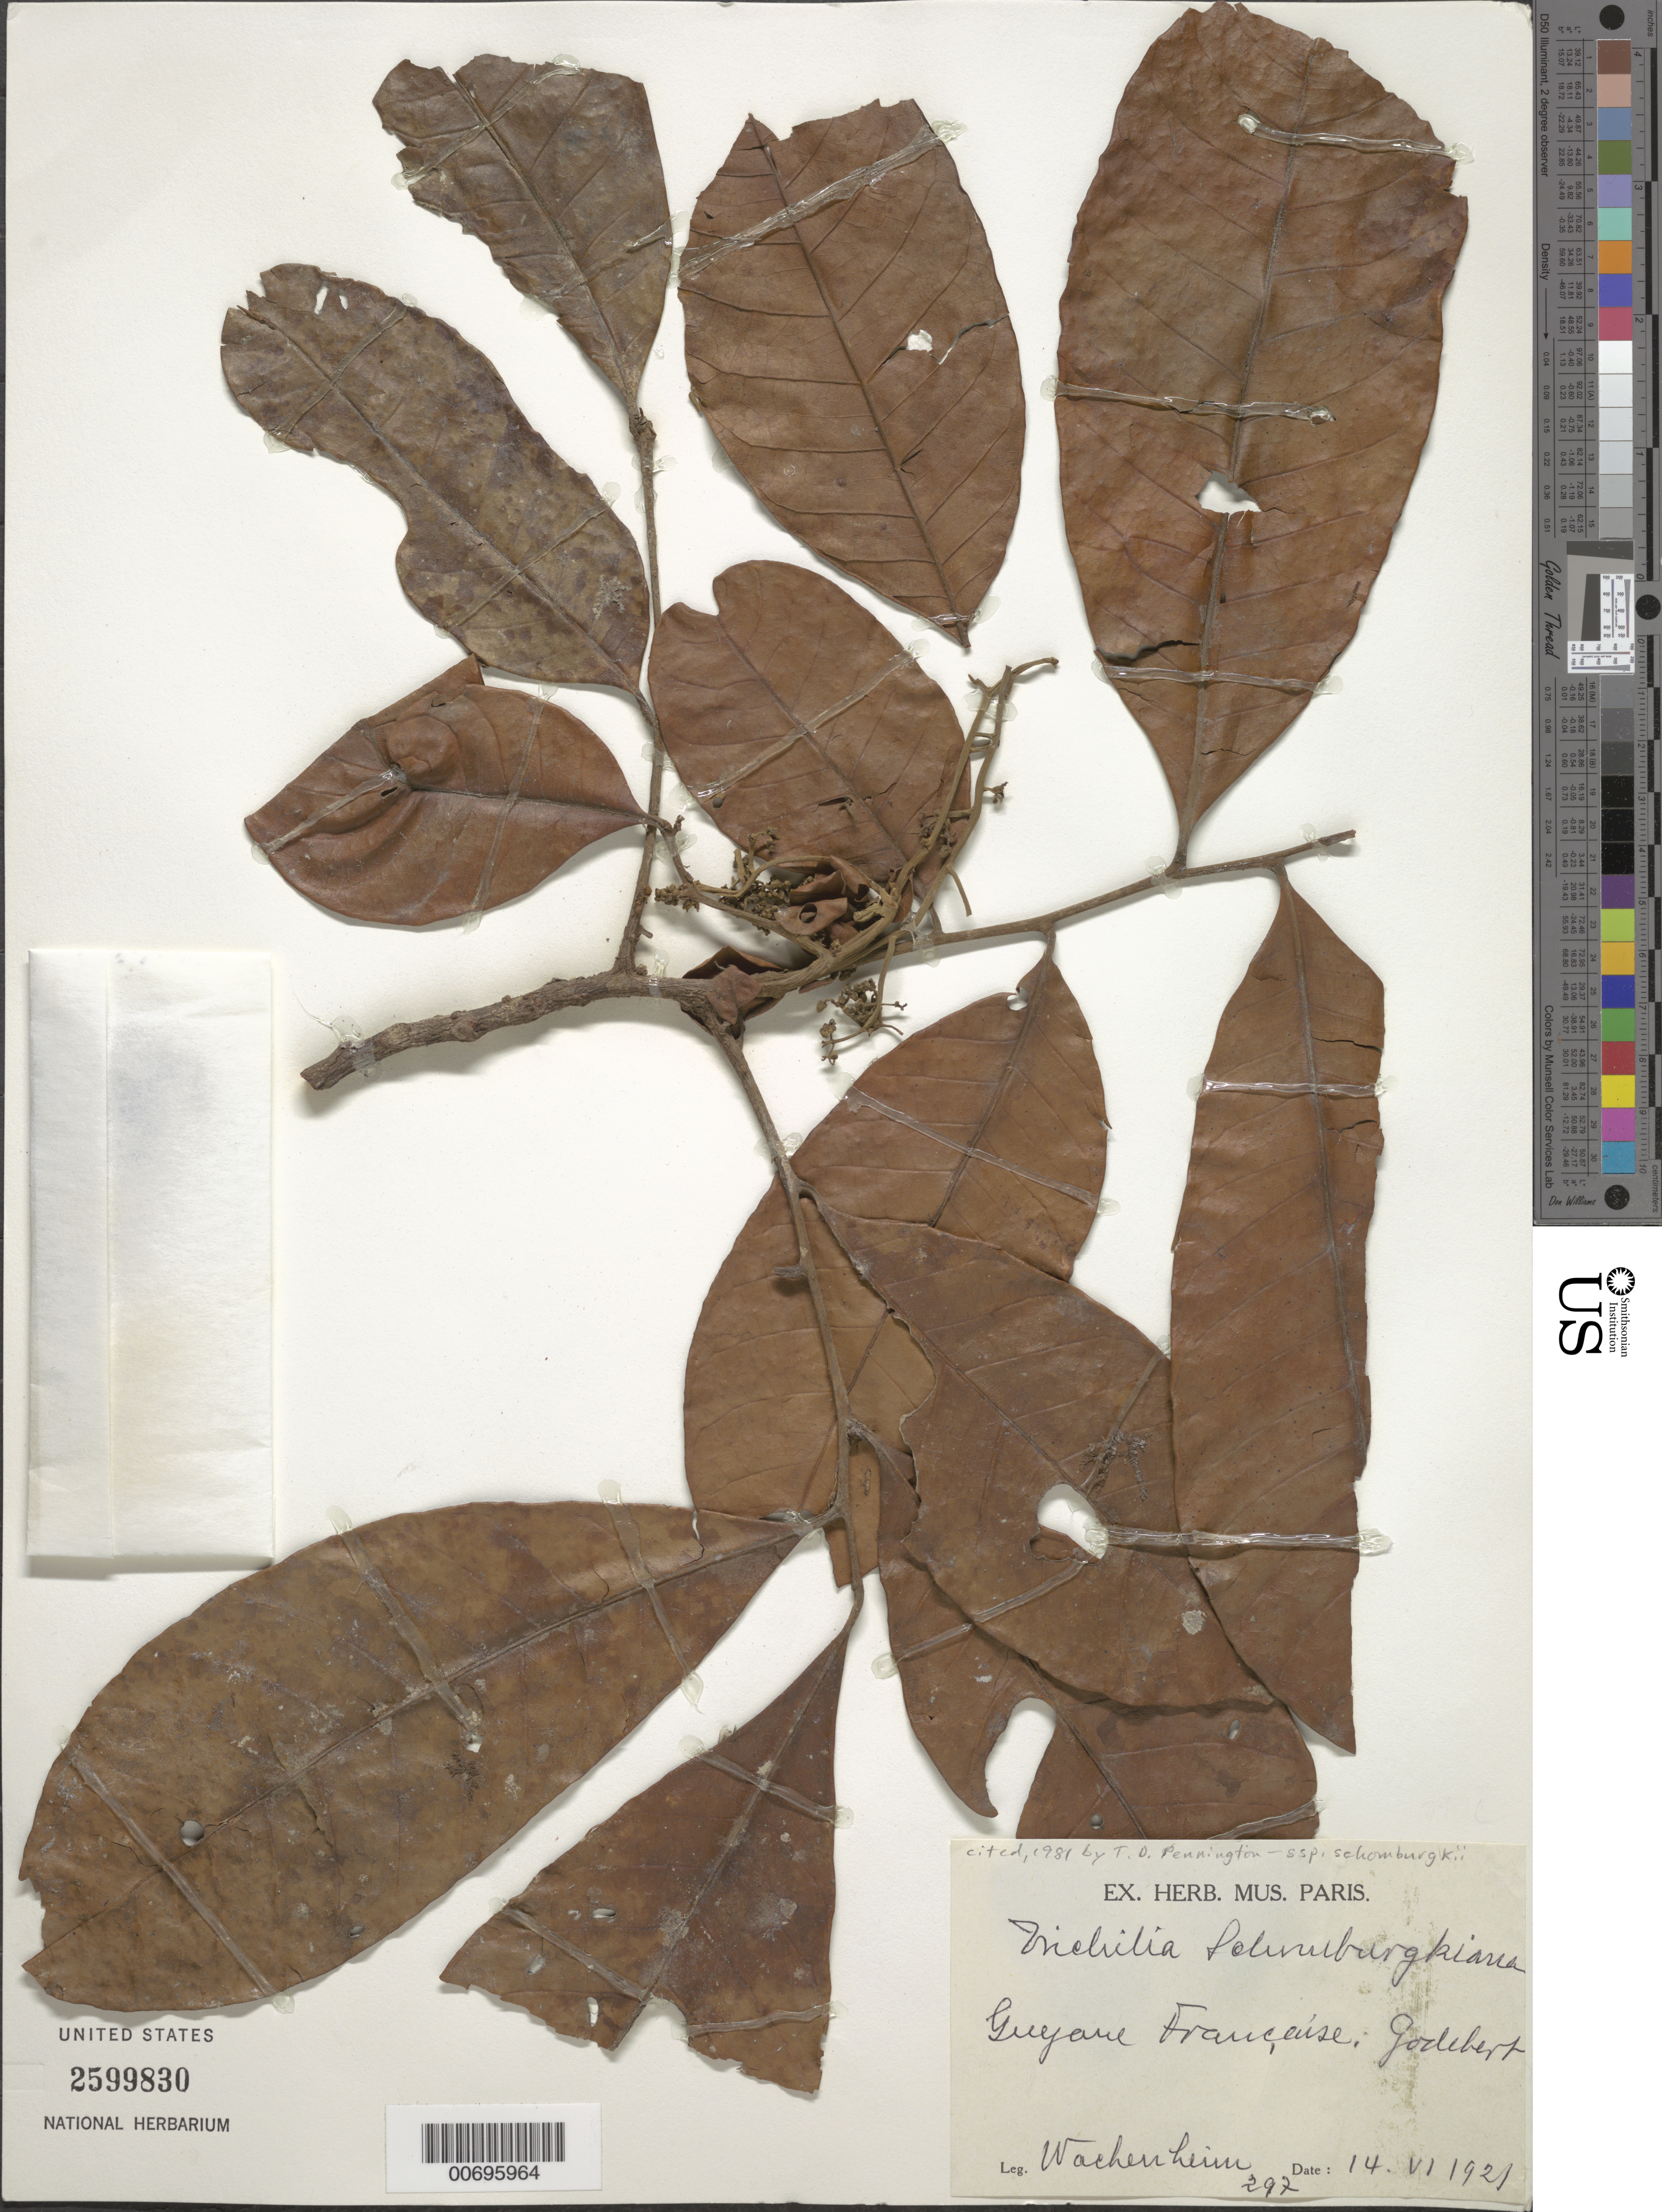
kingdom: Plantae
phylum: Tracheophyta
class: Magnoliopsida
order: Sapindales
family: Meliaceae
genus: Trichilia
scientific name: Trichilia schomburgkii subsp. schomburgkii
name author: C. DC.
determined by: Pennington, T. D., (K)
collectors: G. Wachenheim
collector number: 297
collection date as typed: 14-Jun-21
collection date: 1921-06-14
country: French Guiana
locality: Godebert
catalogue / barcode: US 2599830